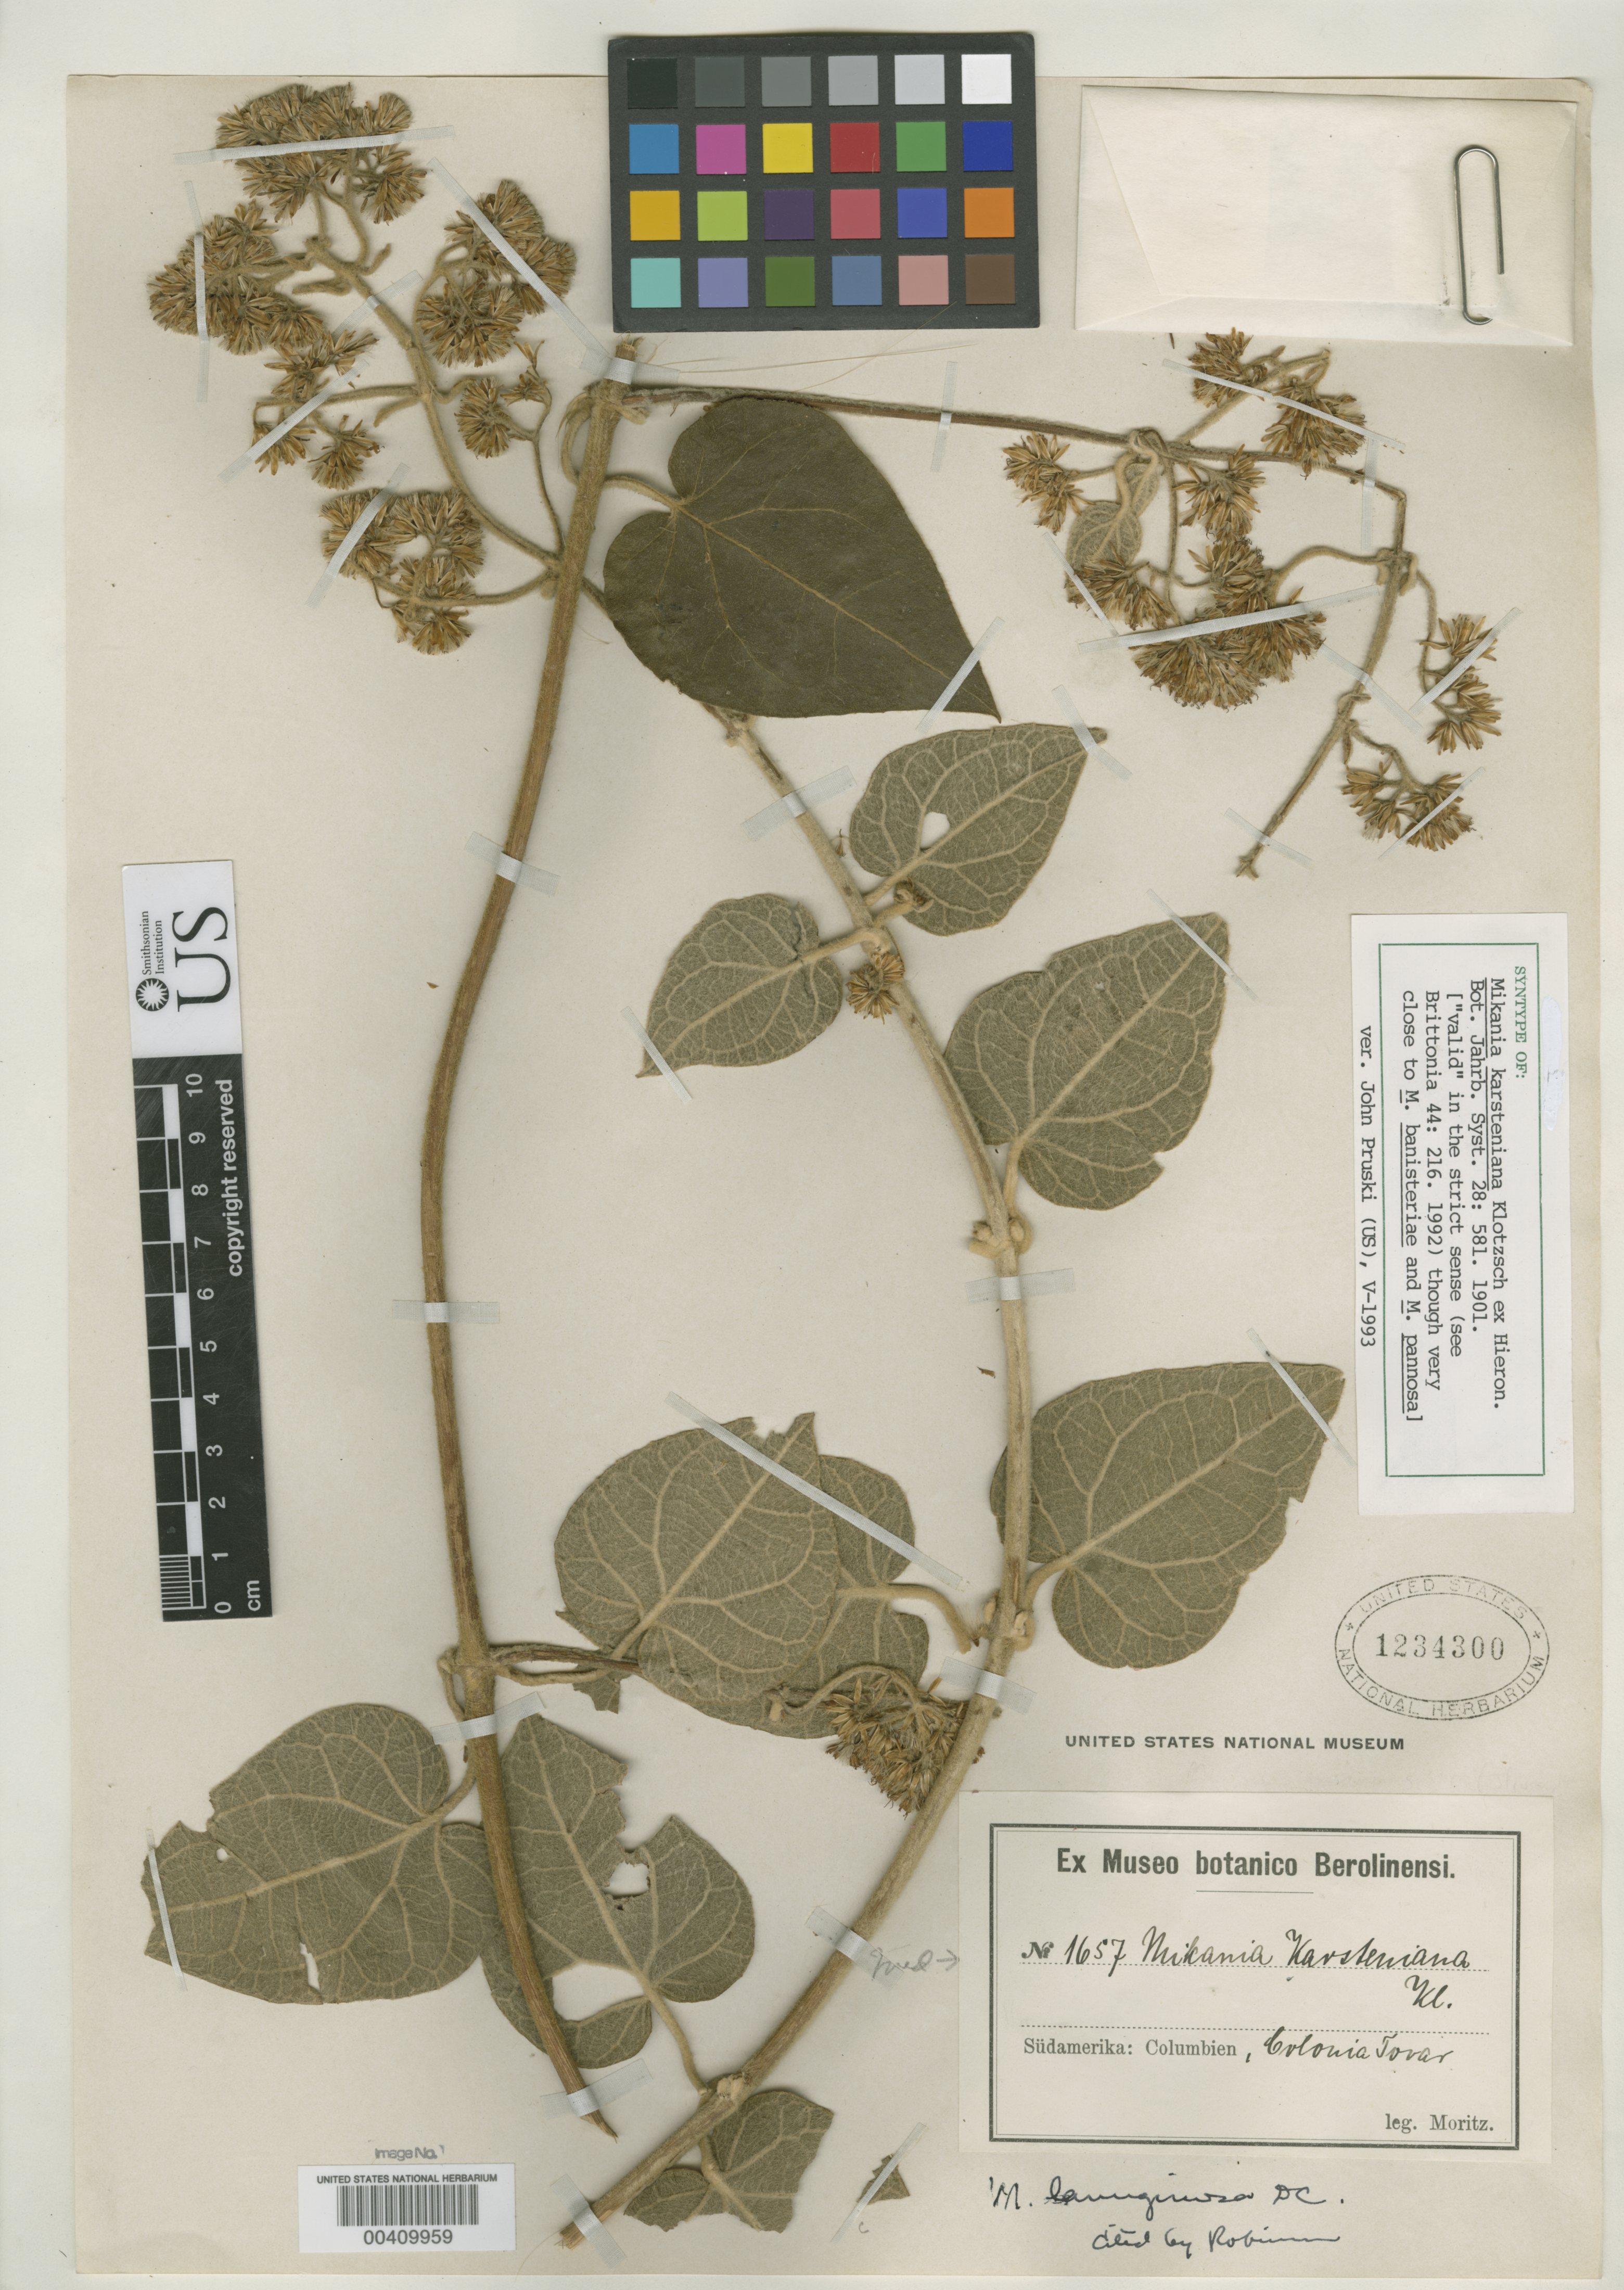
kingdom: Plantae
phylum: Tracheophyta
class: Magnoliopsida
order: Asterales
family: Asteraceae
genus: Mikania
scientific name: Mikania karsteniana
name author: Klotzsch ex Hieron.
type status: Syntype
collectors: J. W. Moritz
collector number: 1657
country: Colombia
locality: Colonia Tovar.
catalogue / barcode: US 1234300